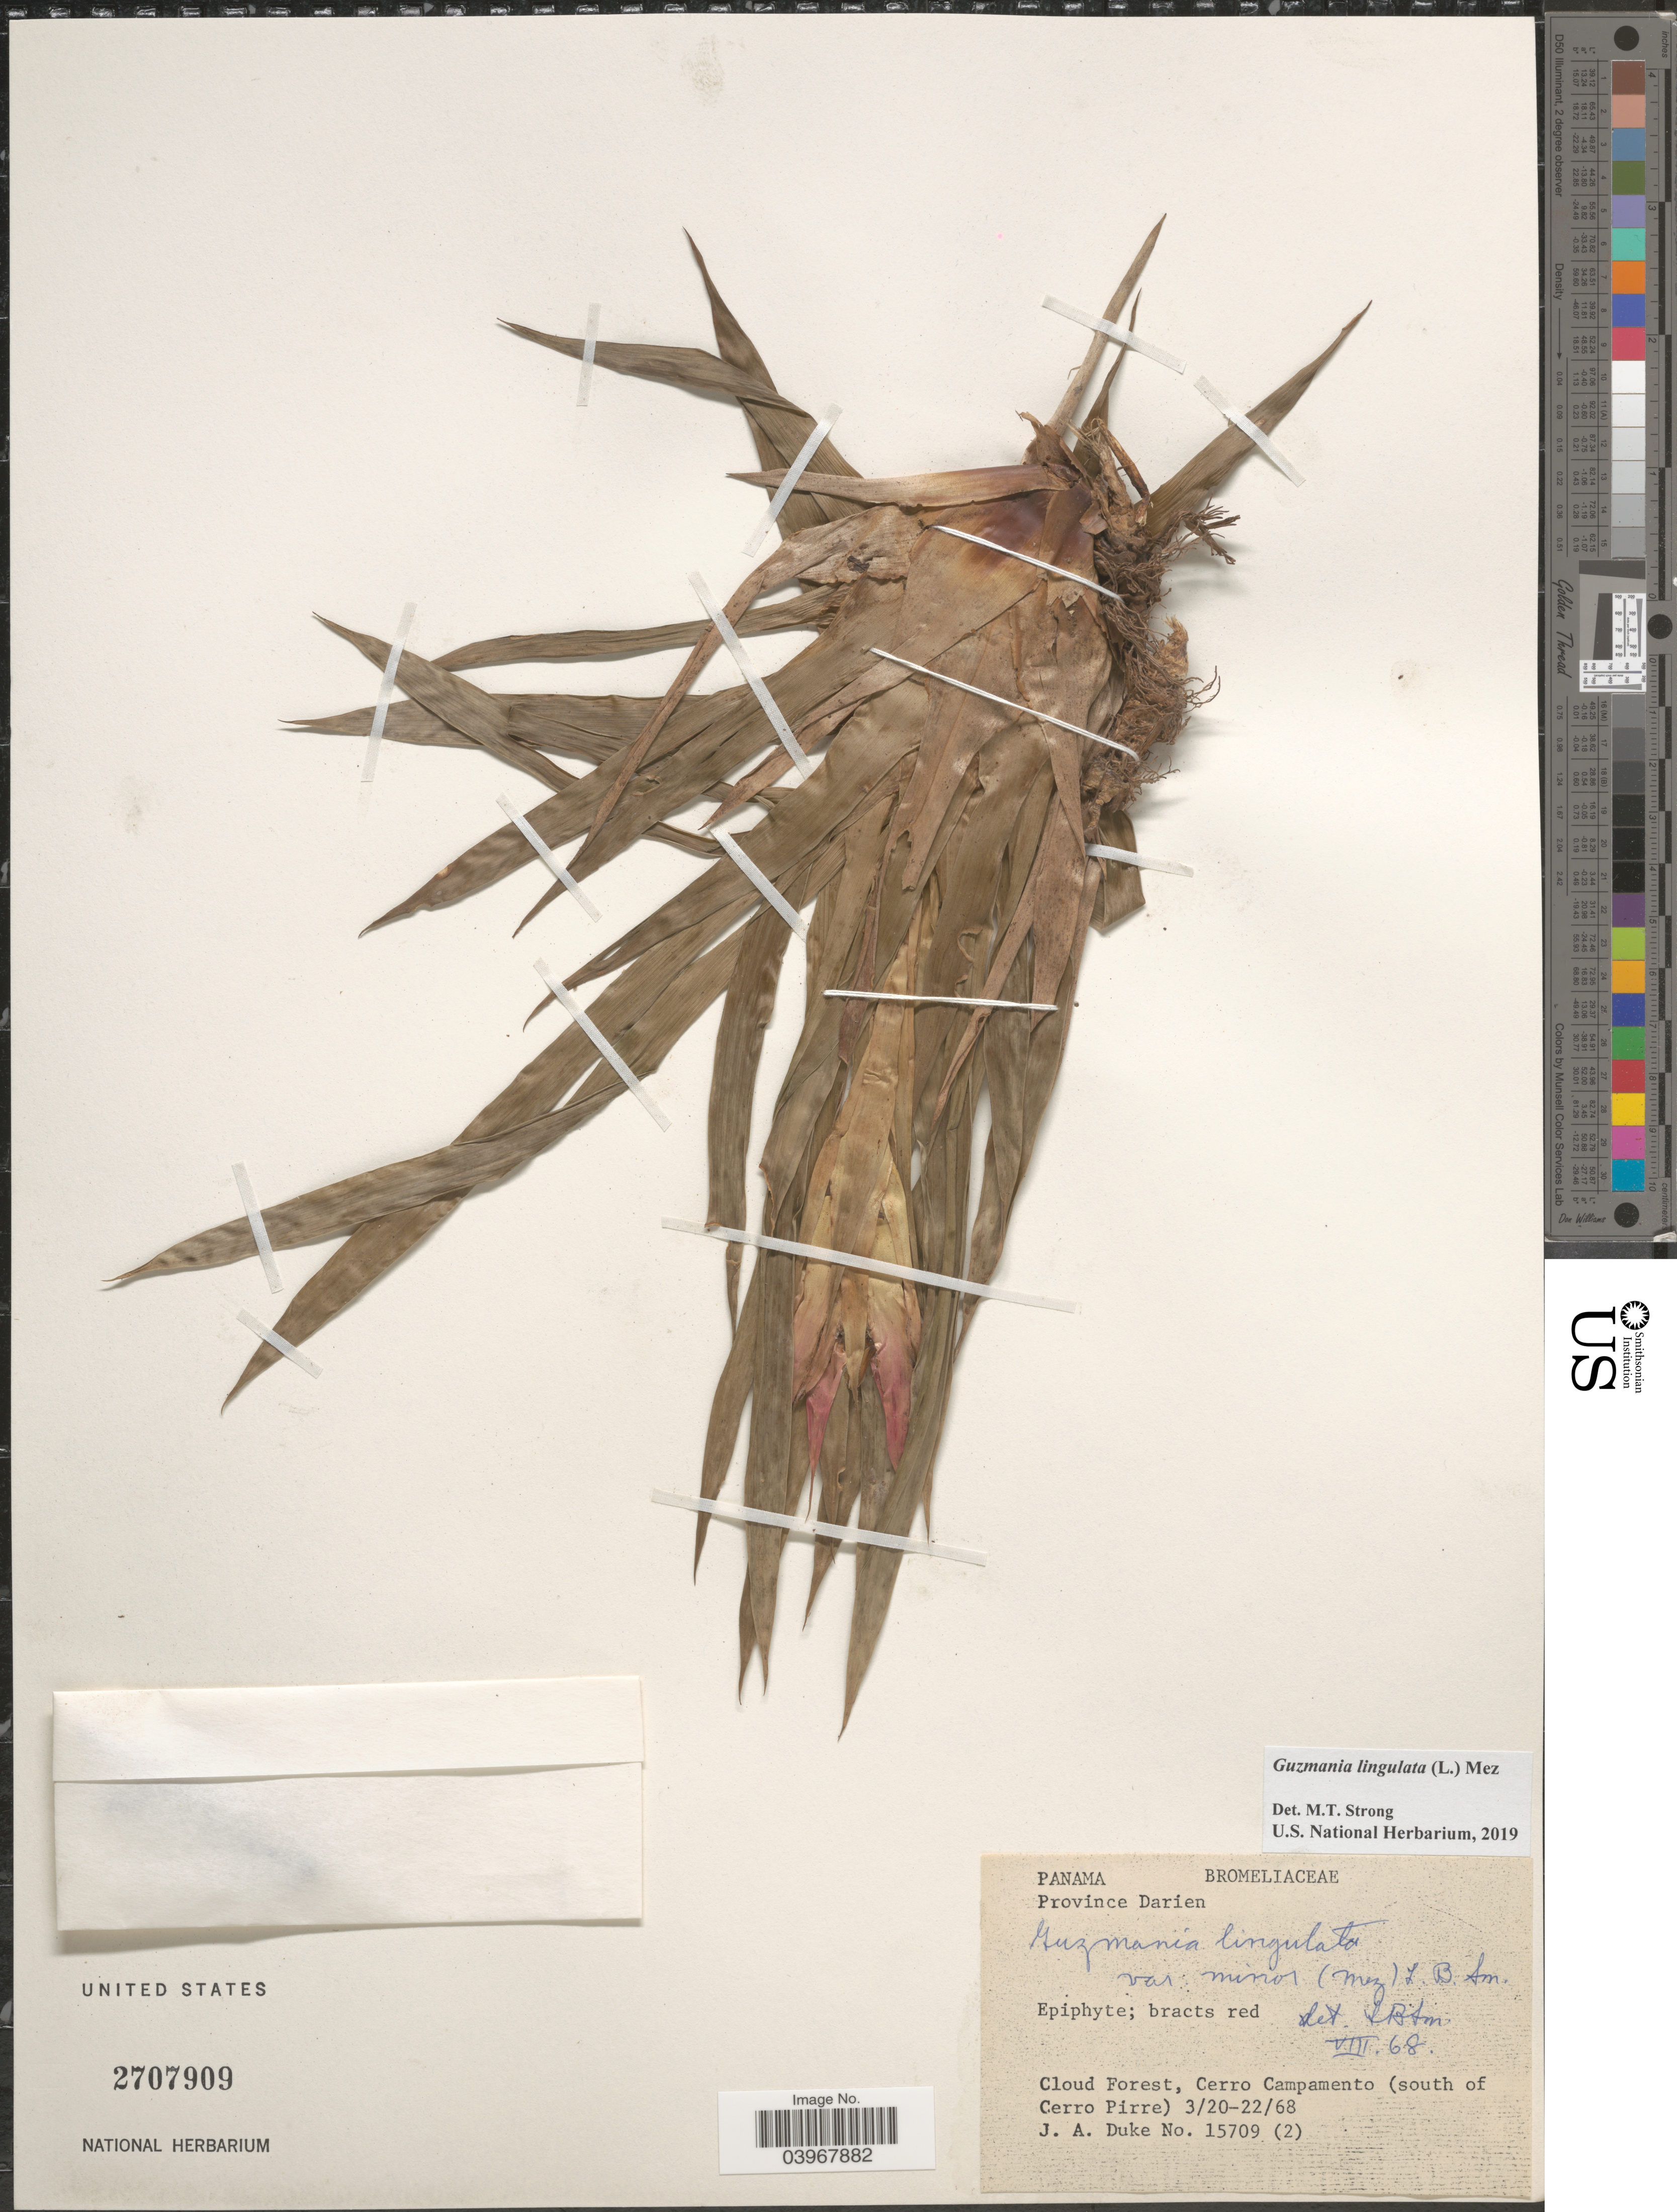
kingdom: Plantae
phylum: Tracheophyta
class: Liliopsida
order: Poales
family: Bromeliaceae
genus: Guzmania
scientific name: Guzmania lingulata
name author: (L.) Mez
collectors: J. A. Duke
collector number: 15709(2)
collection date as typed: Transcribed d/m/y: 20/3/68 to 22/3/68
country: Panama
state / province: Darien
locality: Cloud Forest, Cerro Campamento (south of Cerro Pirre).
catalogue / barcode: US 2707909